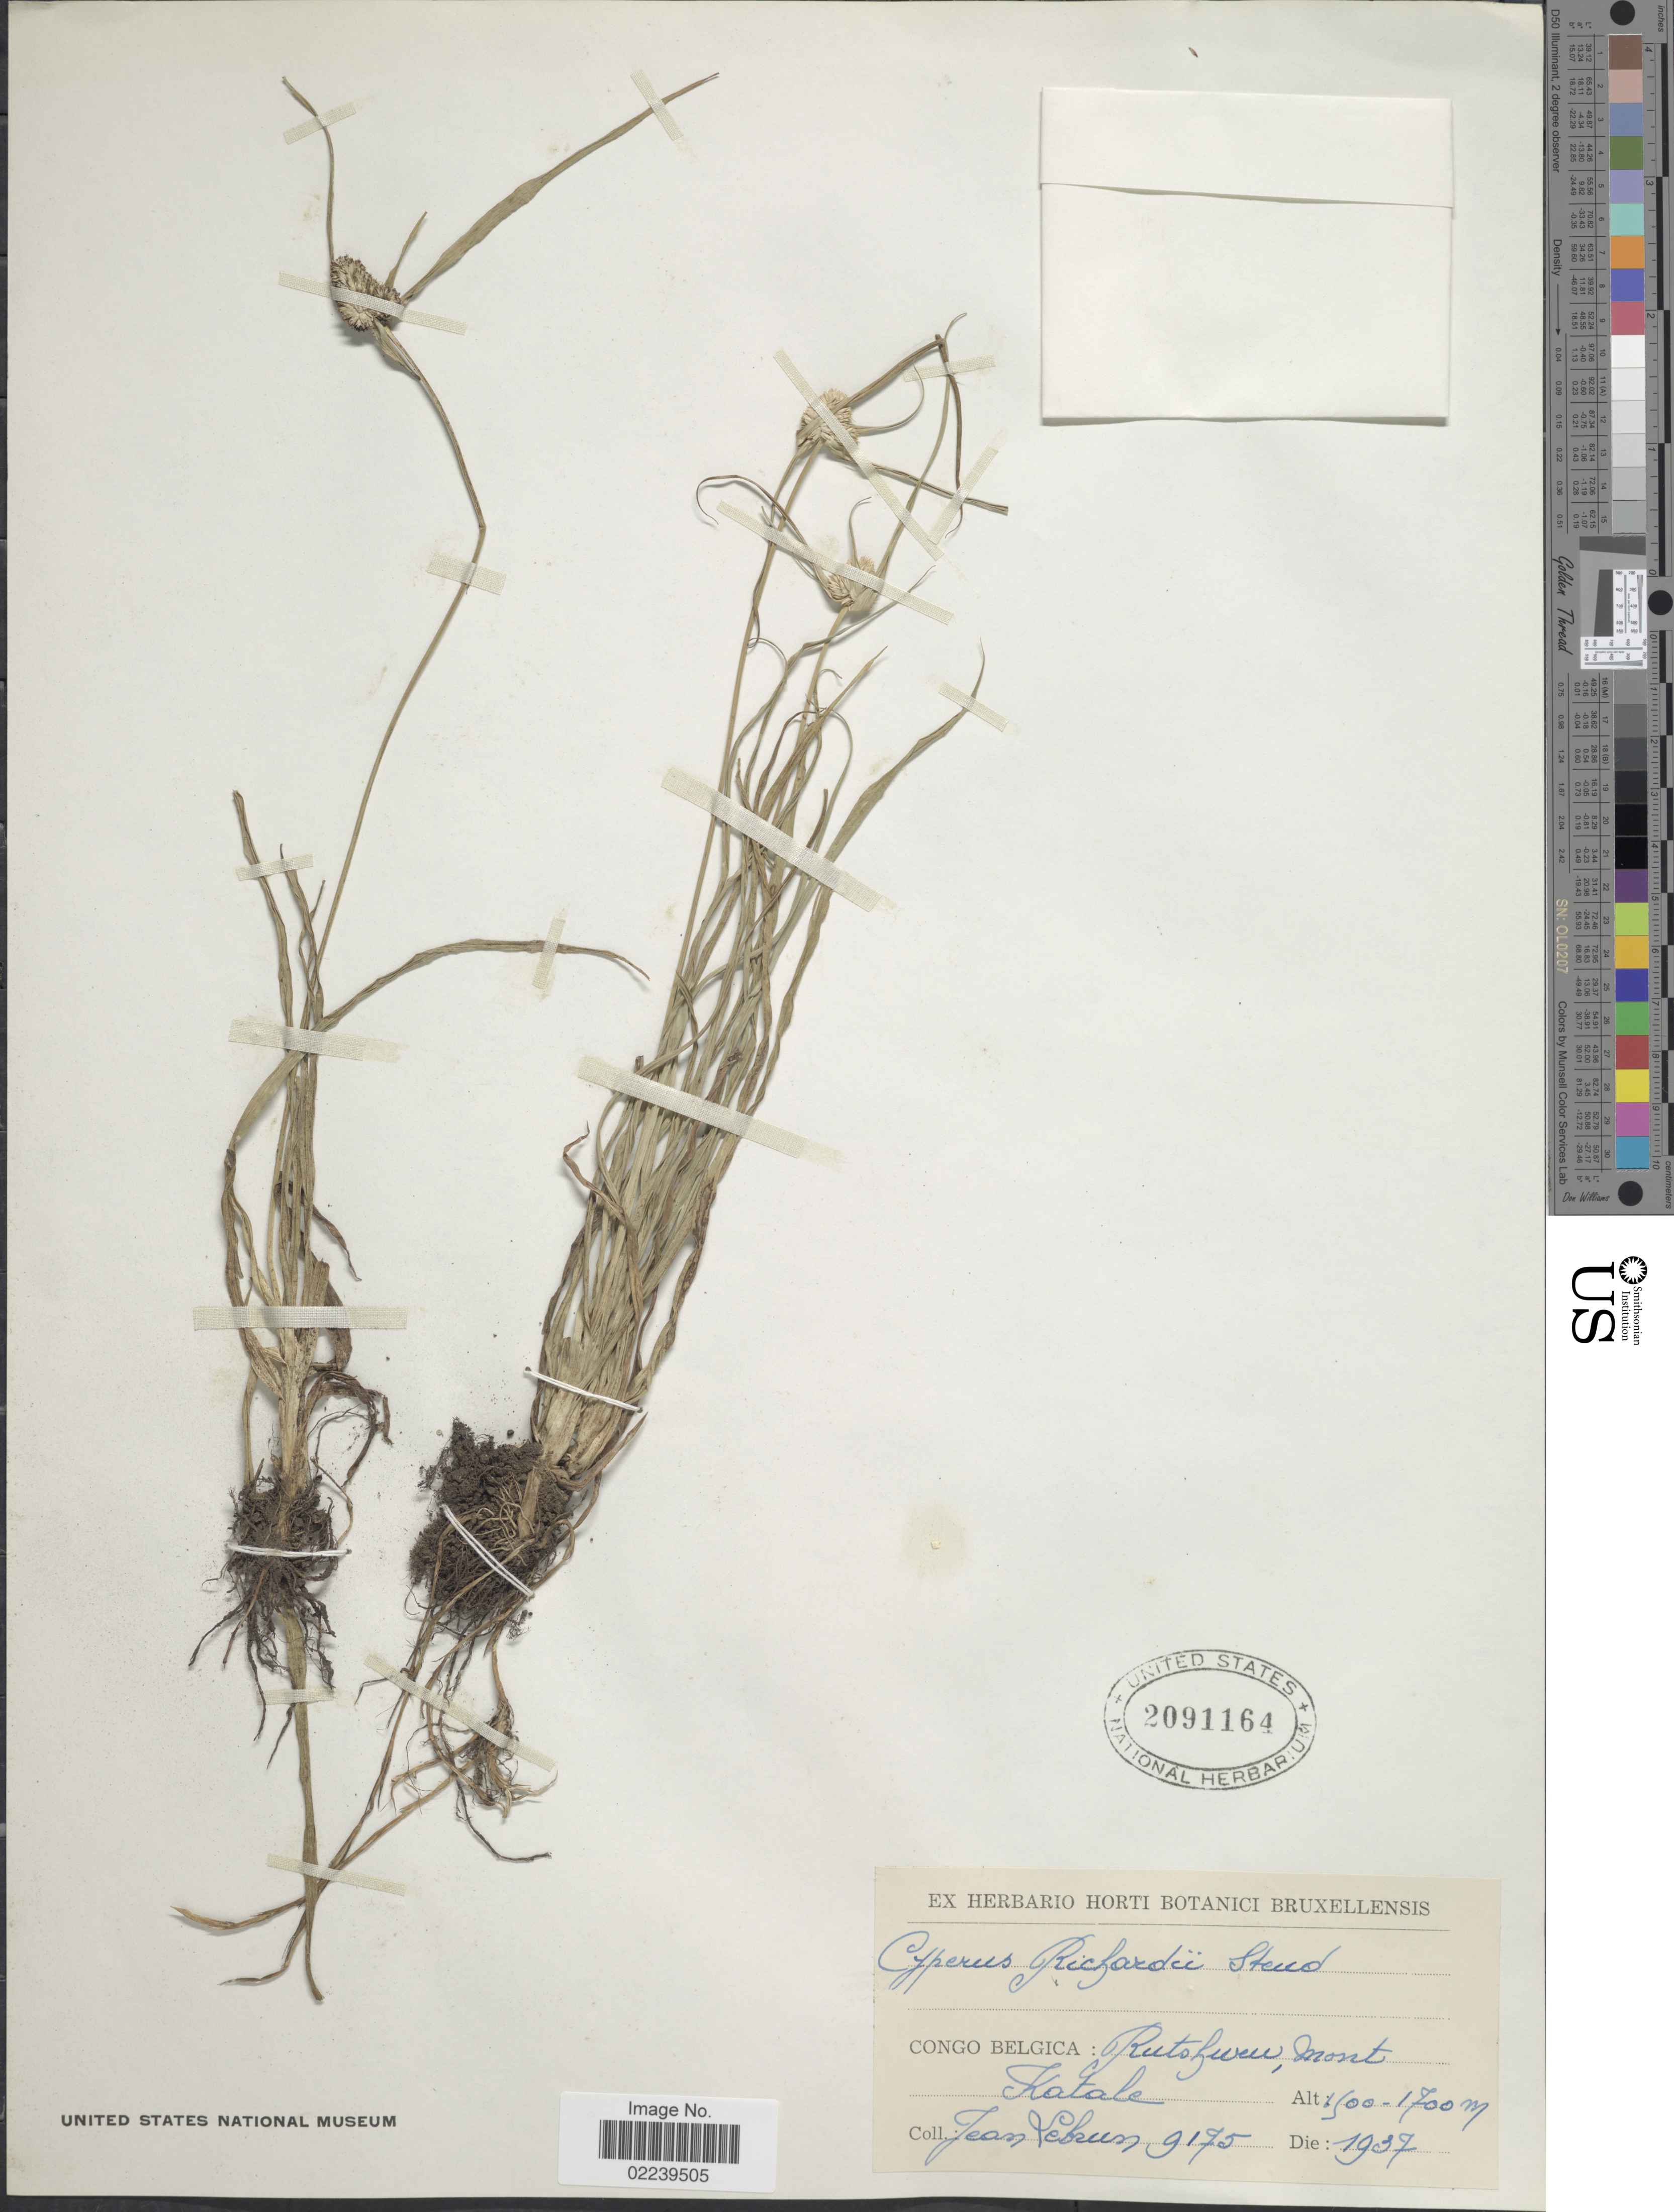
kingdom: Plantae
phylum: Tracheophyta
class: Liliopsida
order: Poales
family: Cyperaceae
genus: Cyperus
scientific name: Cyperus richardii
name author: Steud.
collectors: J. A. Lebrun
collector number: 9175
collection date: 1937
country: Congo, Democratic Republic of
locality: Rutshuru, Mont Katale, Congo Belgica.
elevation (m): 1500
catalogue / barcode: US 2091164